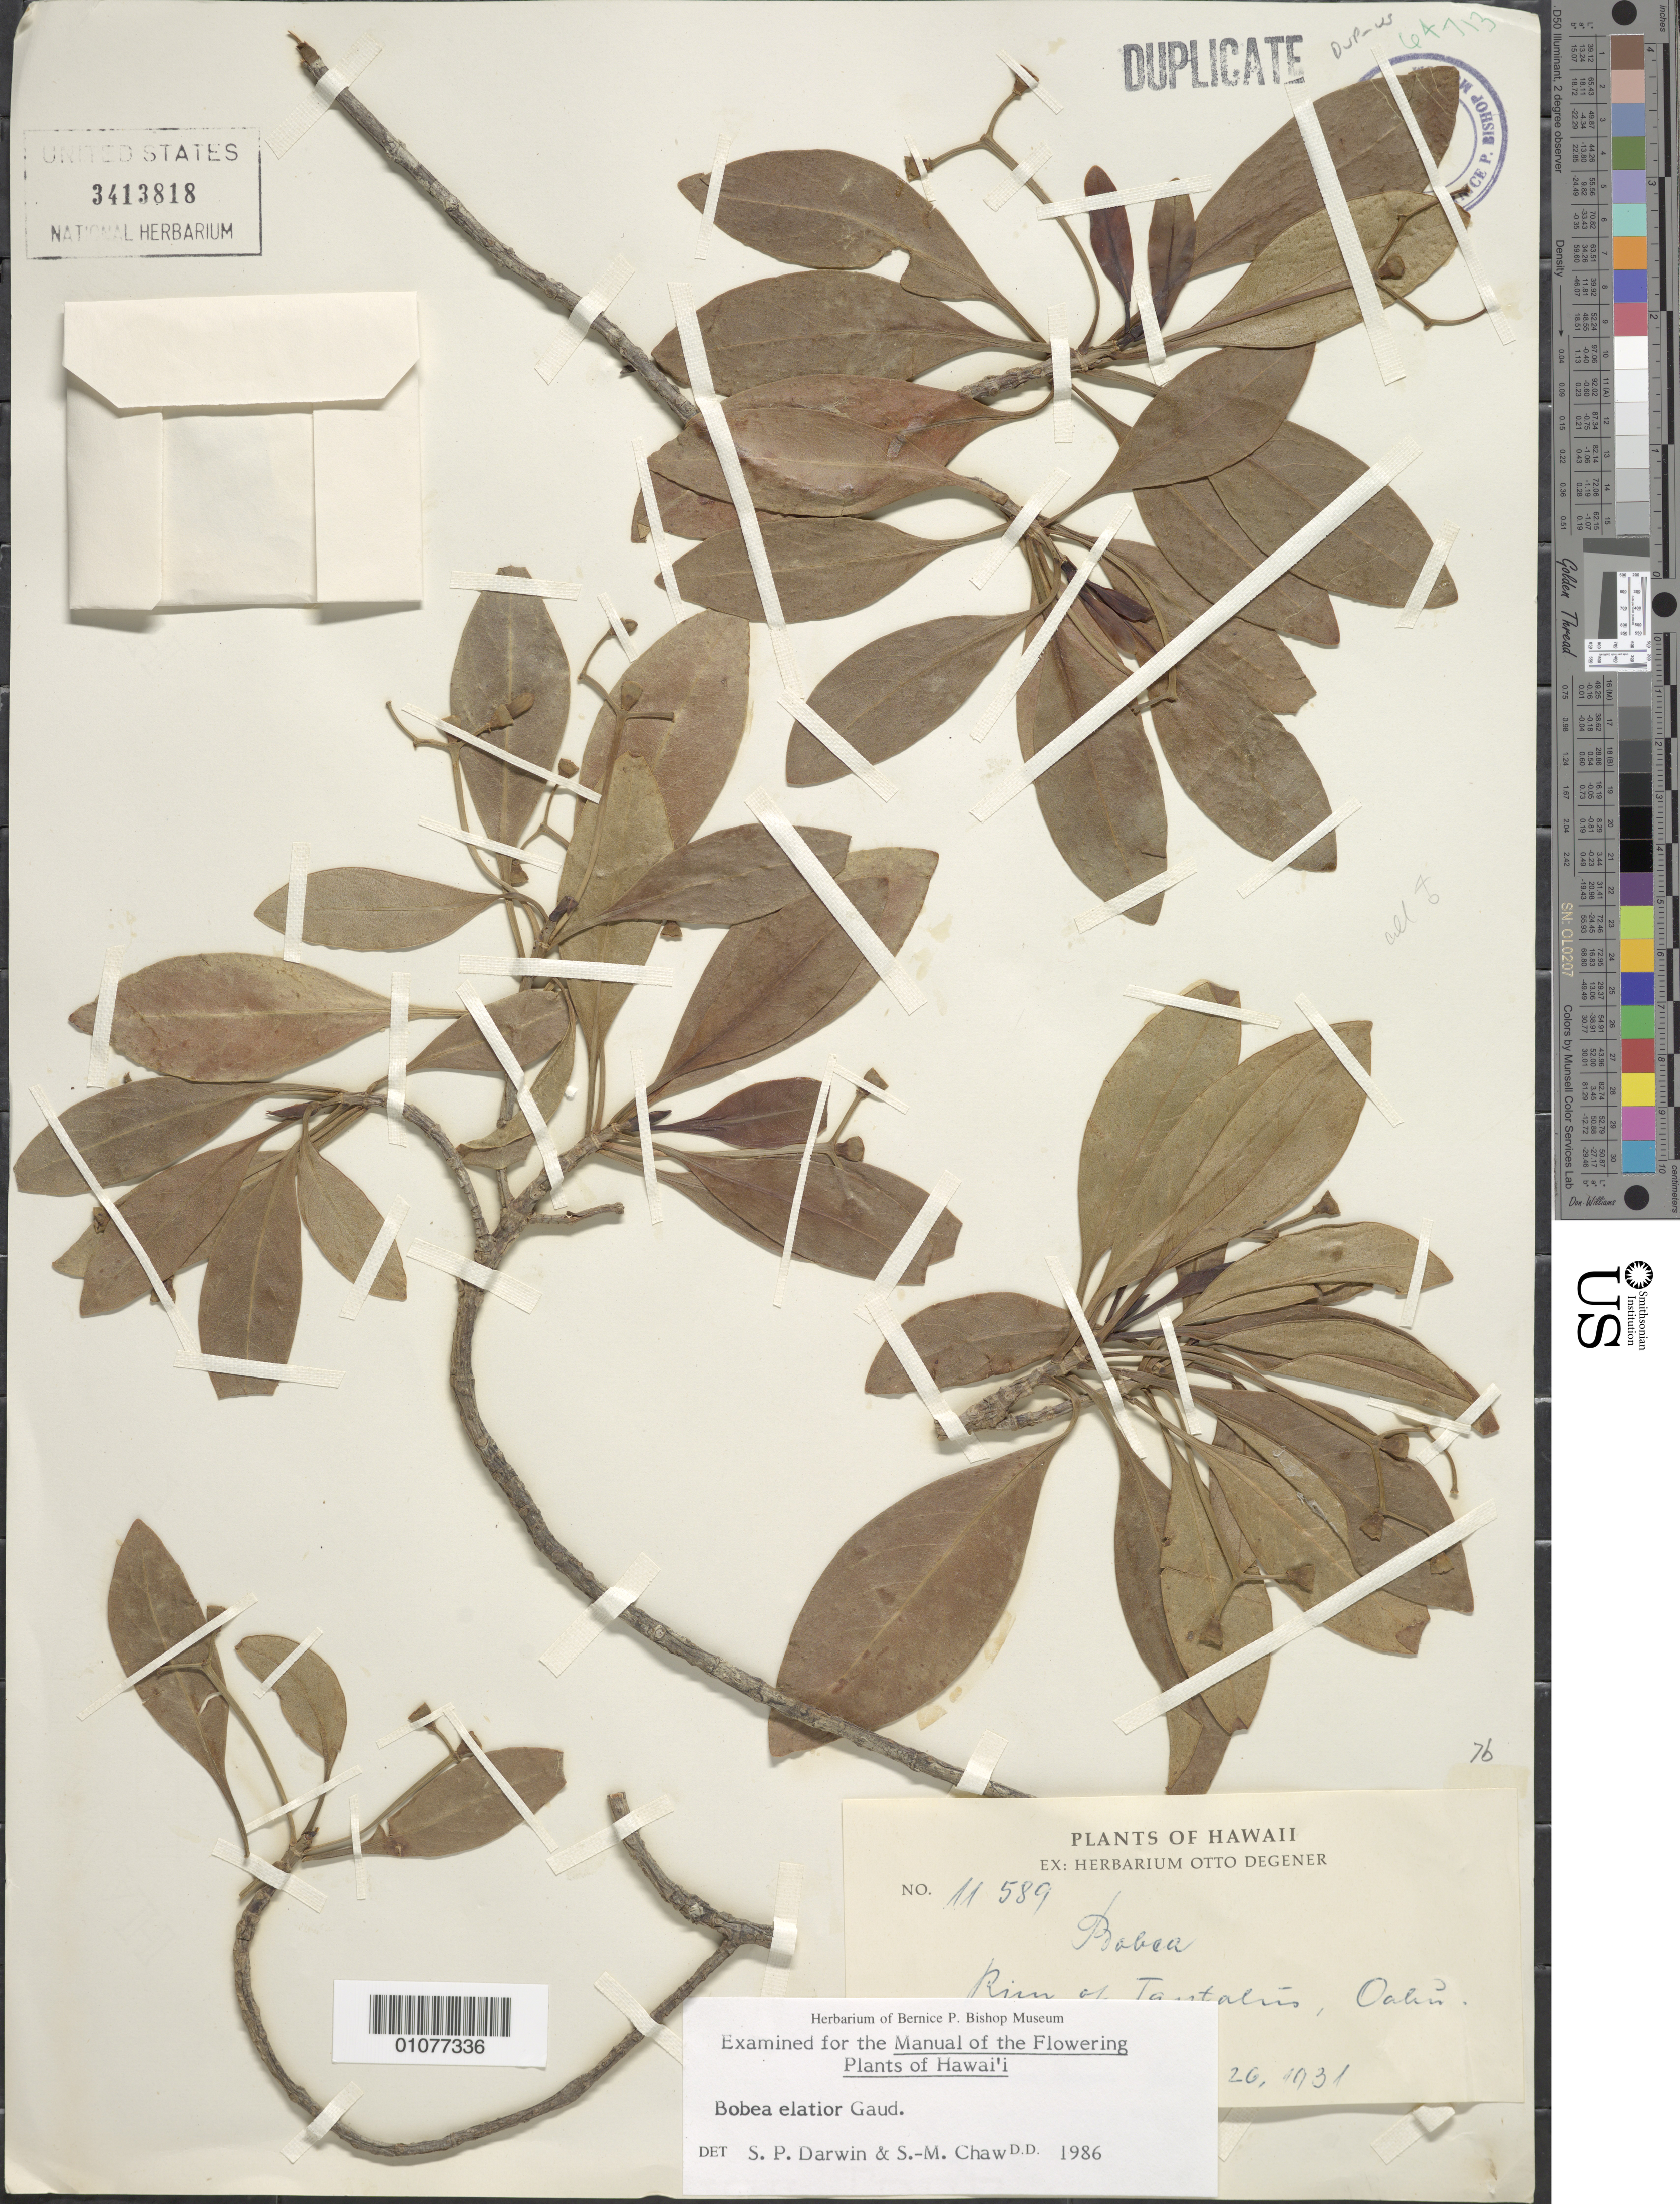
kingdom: Plantae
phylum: Tracheophyta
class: Magnoliopsida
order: Gentianales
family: Rubiaceae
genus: Bobea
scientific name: Bobea elatior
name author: Gaudich.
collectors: O. Degener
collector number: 11589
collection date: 1931-07-26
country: United States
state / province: Hawaii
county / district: Honolulu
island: Oahu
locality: rim of Tantalus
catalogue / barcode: US 3413818